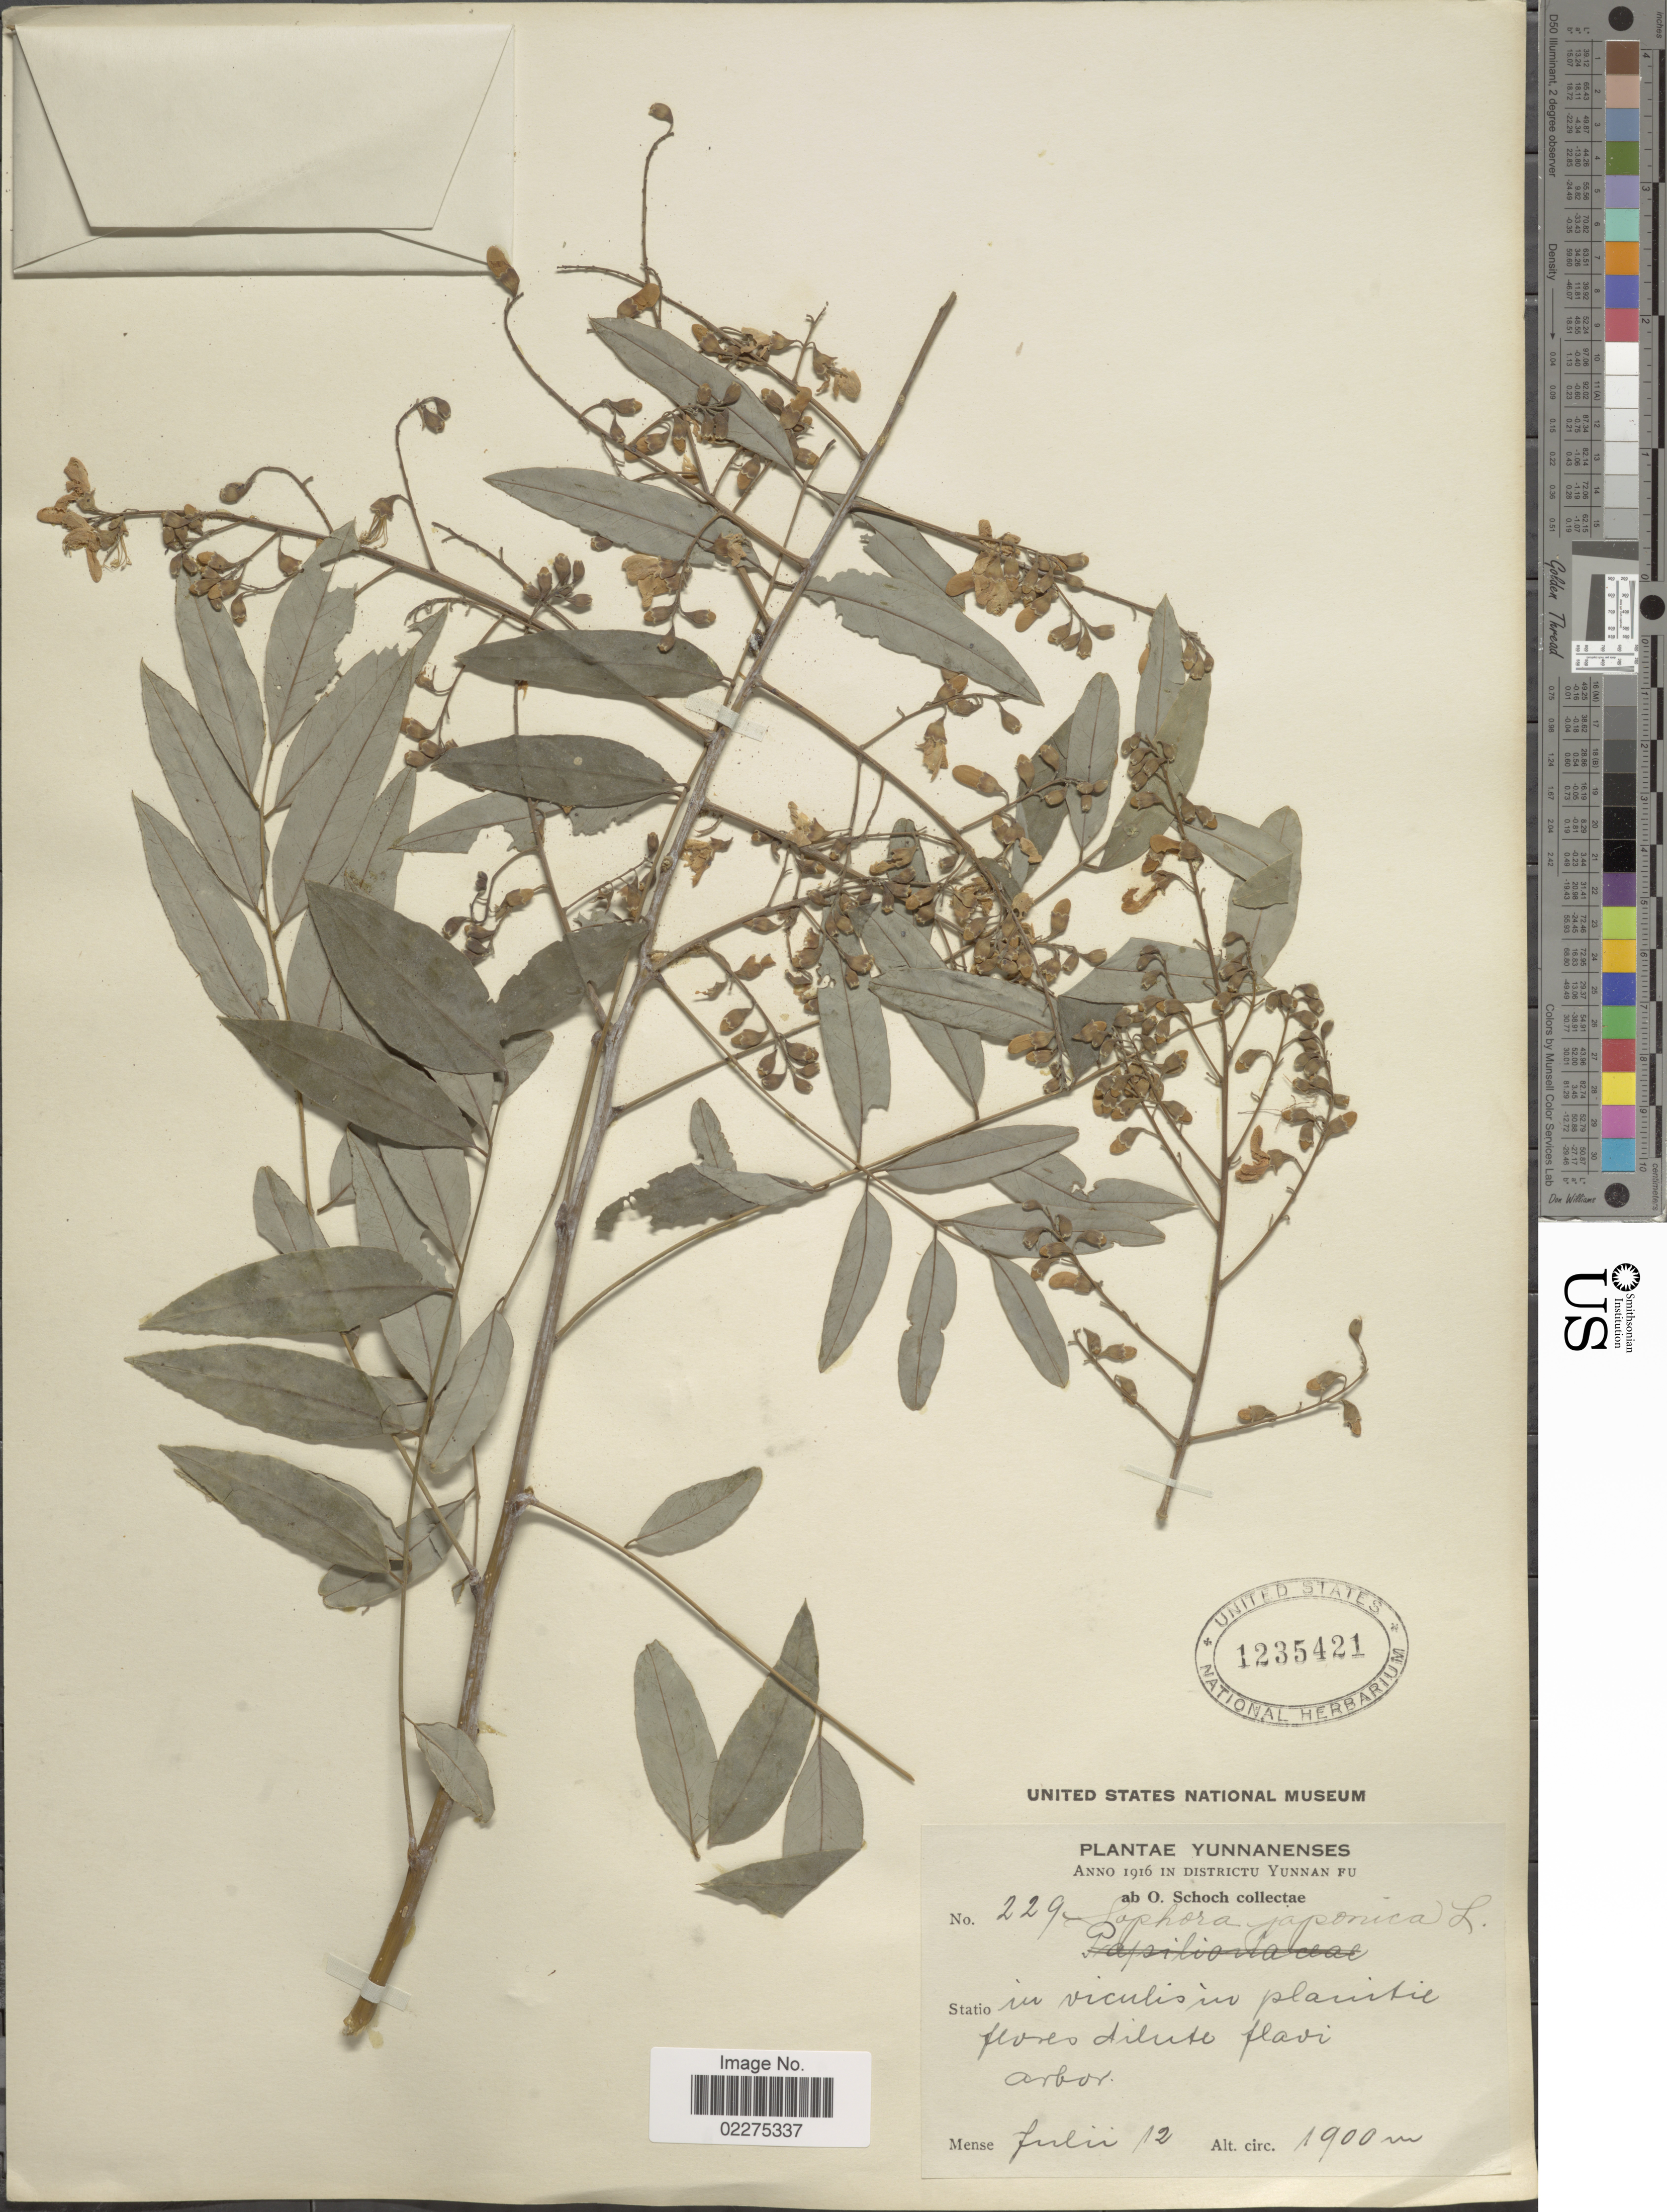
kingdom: Plantae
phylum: Tracheophyta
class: Magnoliopsida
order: Fabales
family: Fabaceae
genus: Sophora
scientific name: Sophora japonica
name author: L.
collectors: O. Schoch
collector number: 229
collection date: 1916-07-12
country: China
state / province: Yunnan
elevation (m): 1900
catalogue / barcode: US 1235421